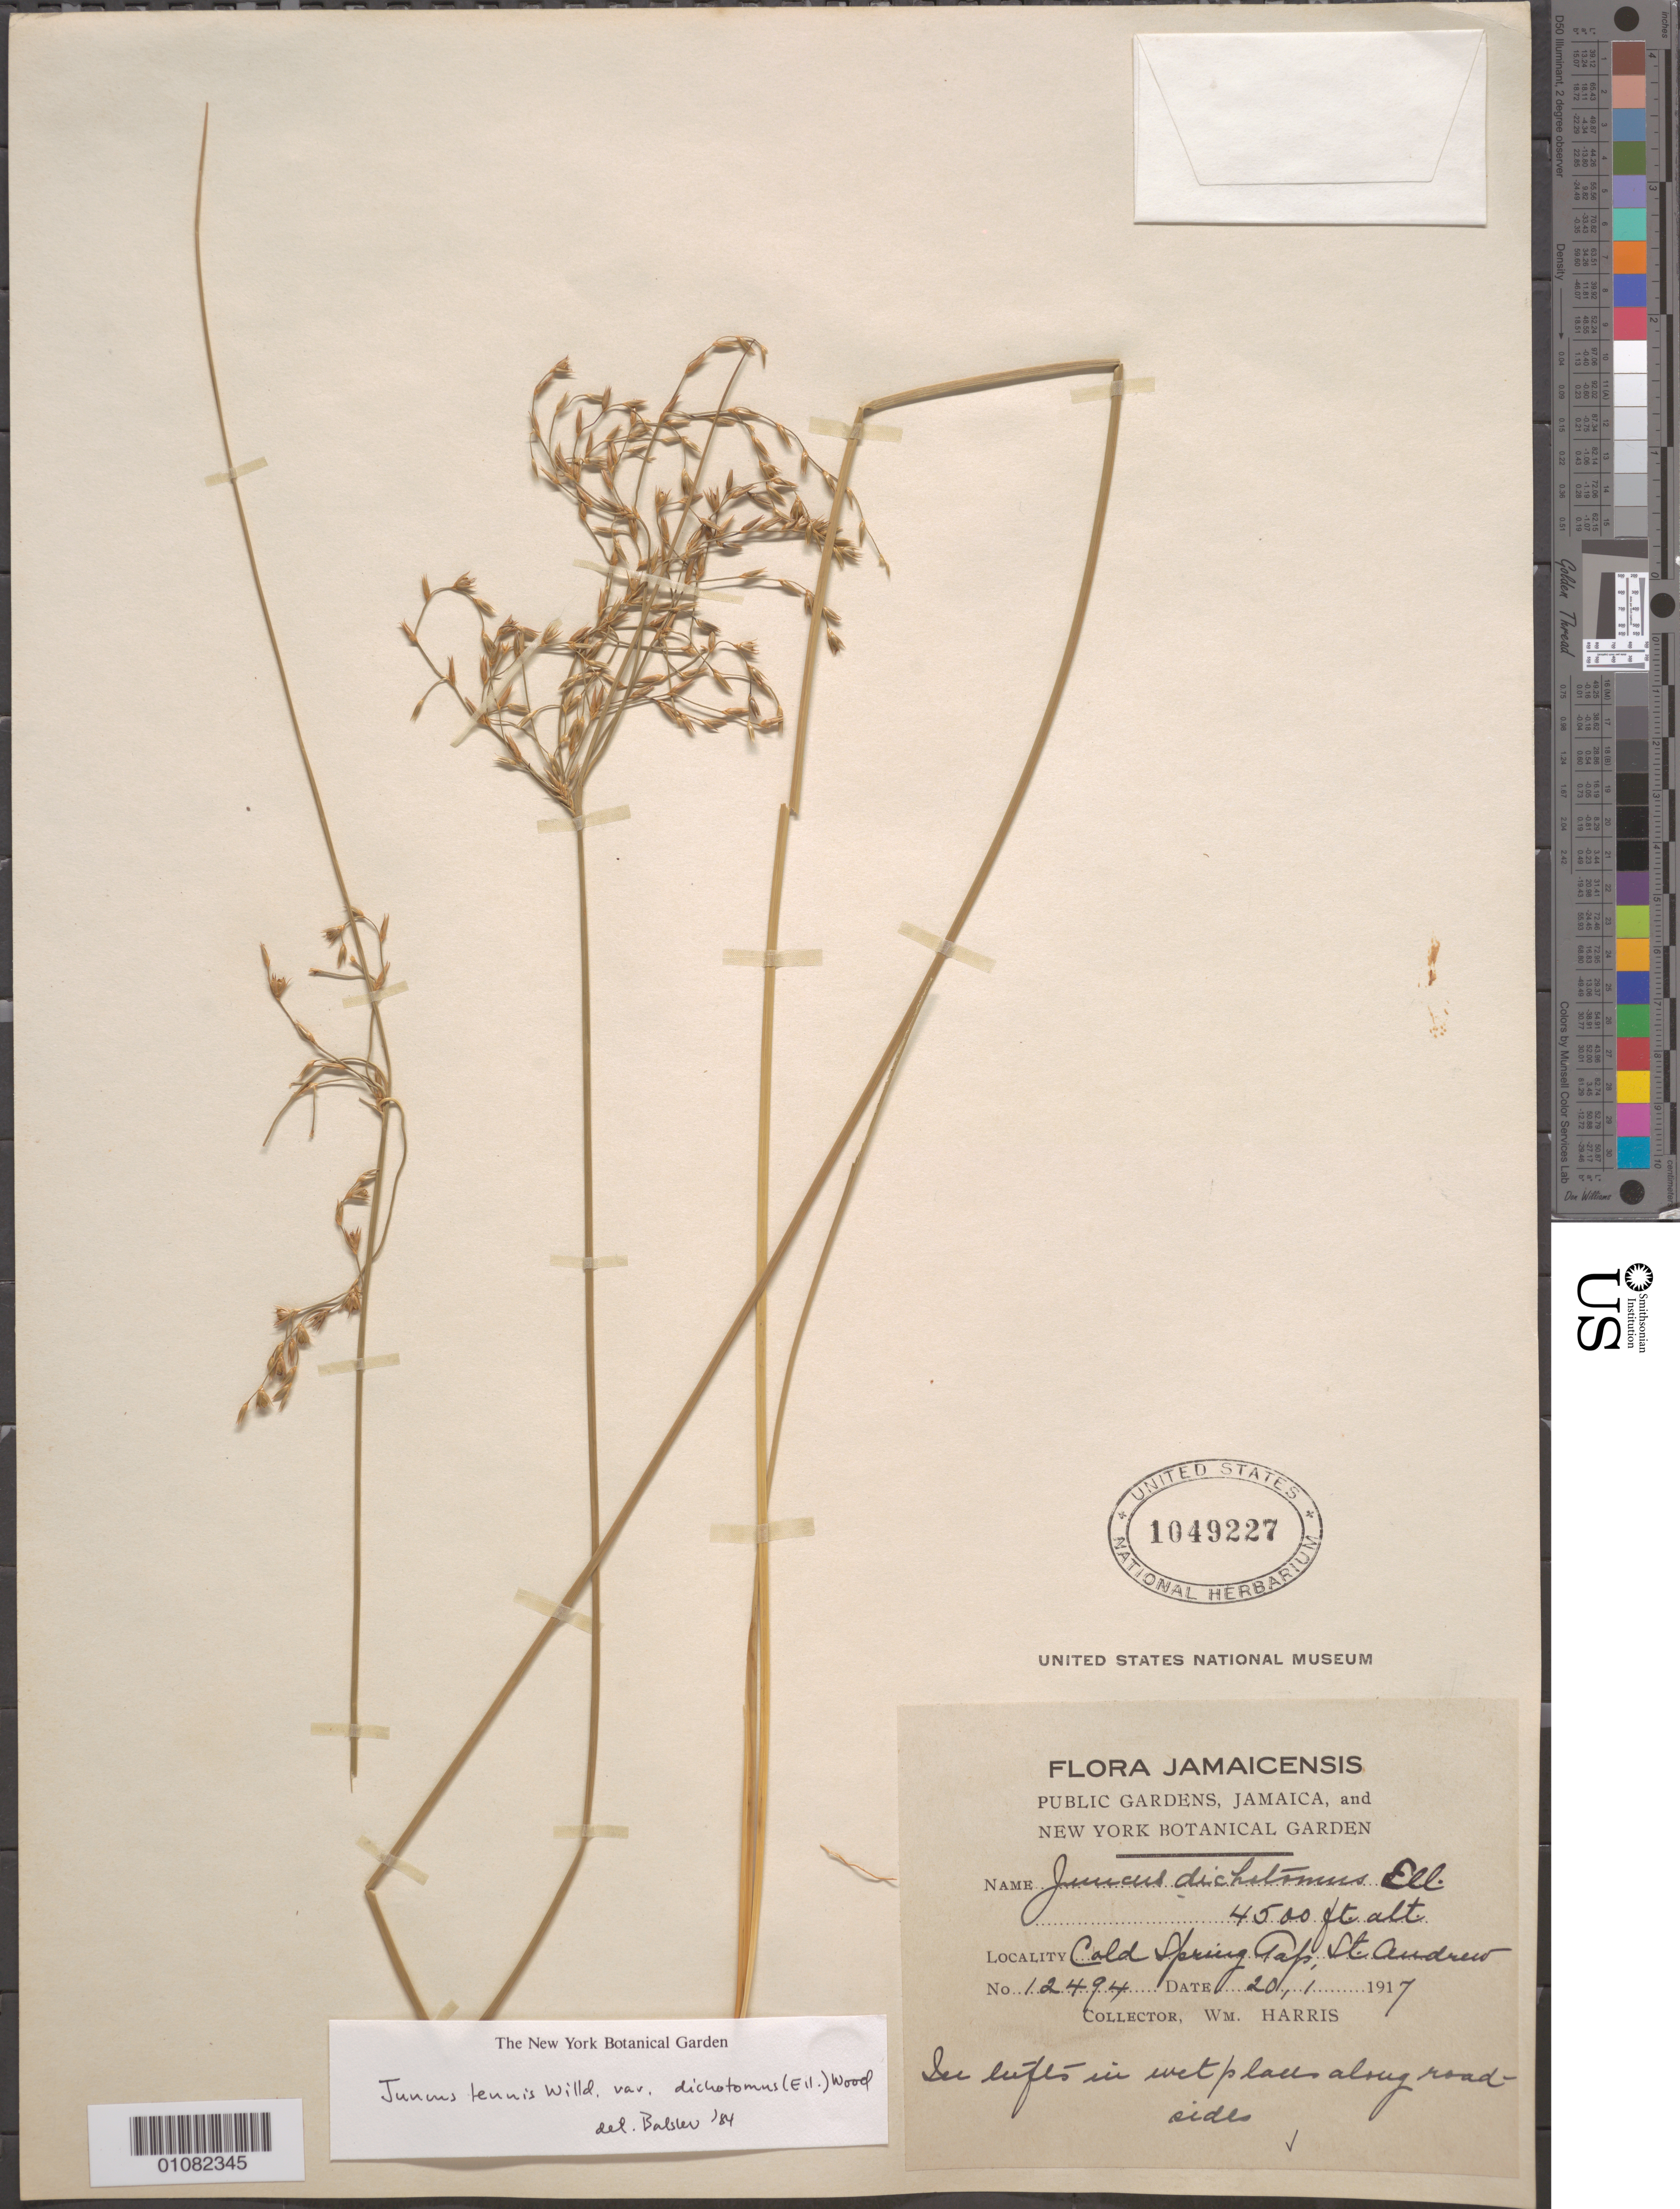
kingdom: Plantae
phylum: Tracheophyta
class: Liliopsida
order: Poales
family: Juncaceae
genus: Juncus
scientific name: Juncus tenuis var. dichotomus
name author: (Elliott) Alph. Wood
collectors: W. Harris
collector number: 12494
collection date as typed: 20 Jan 1917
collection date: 1917-01-20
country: Jamaica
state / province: Saint Andrew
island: Jamaica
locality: Cold Spring Gap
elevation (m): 1372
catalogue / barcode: US 1049227